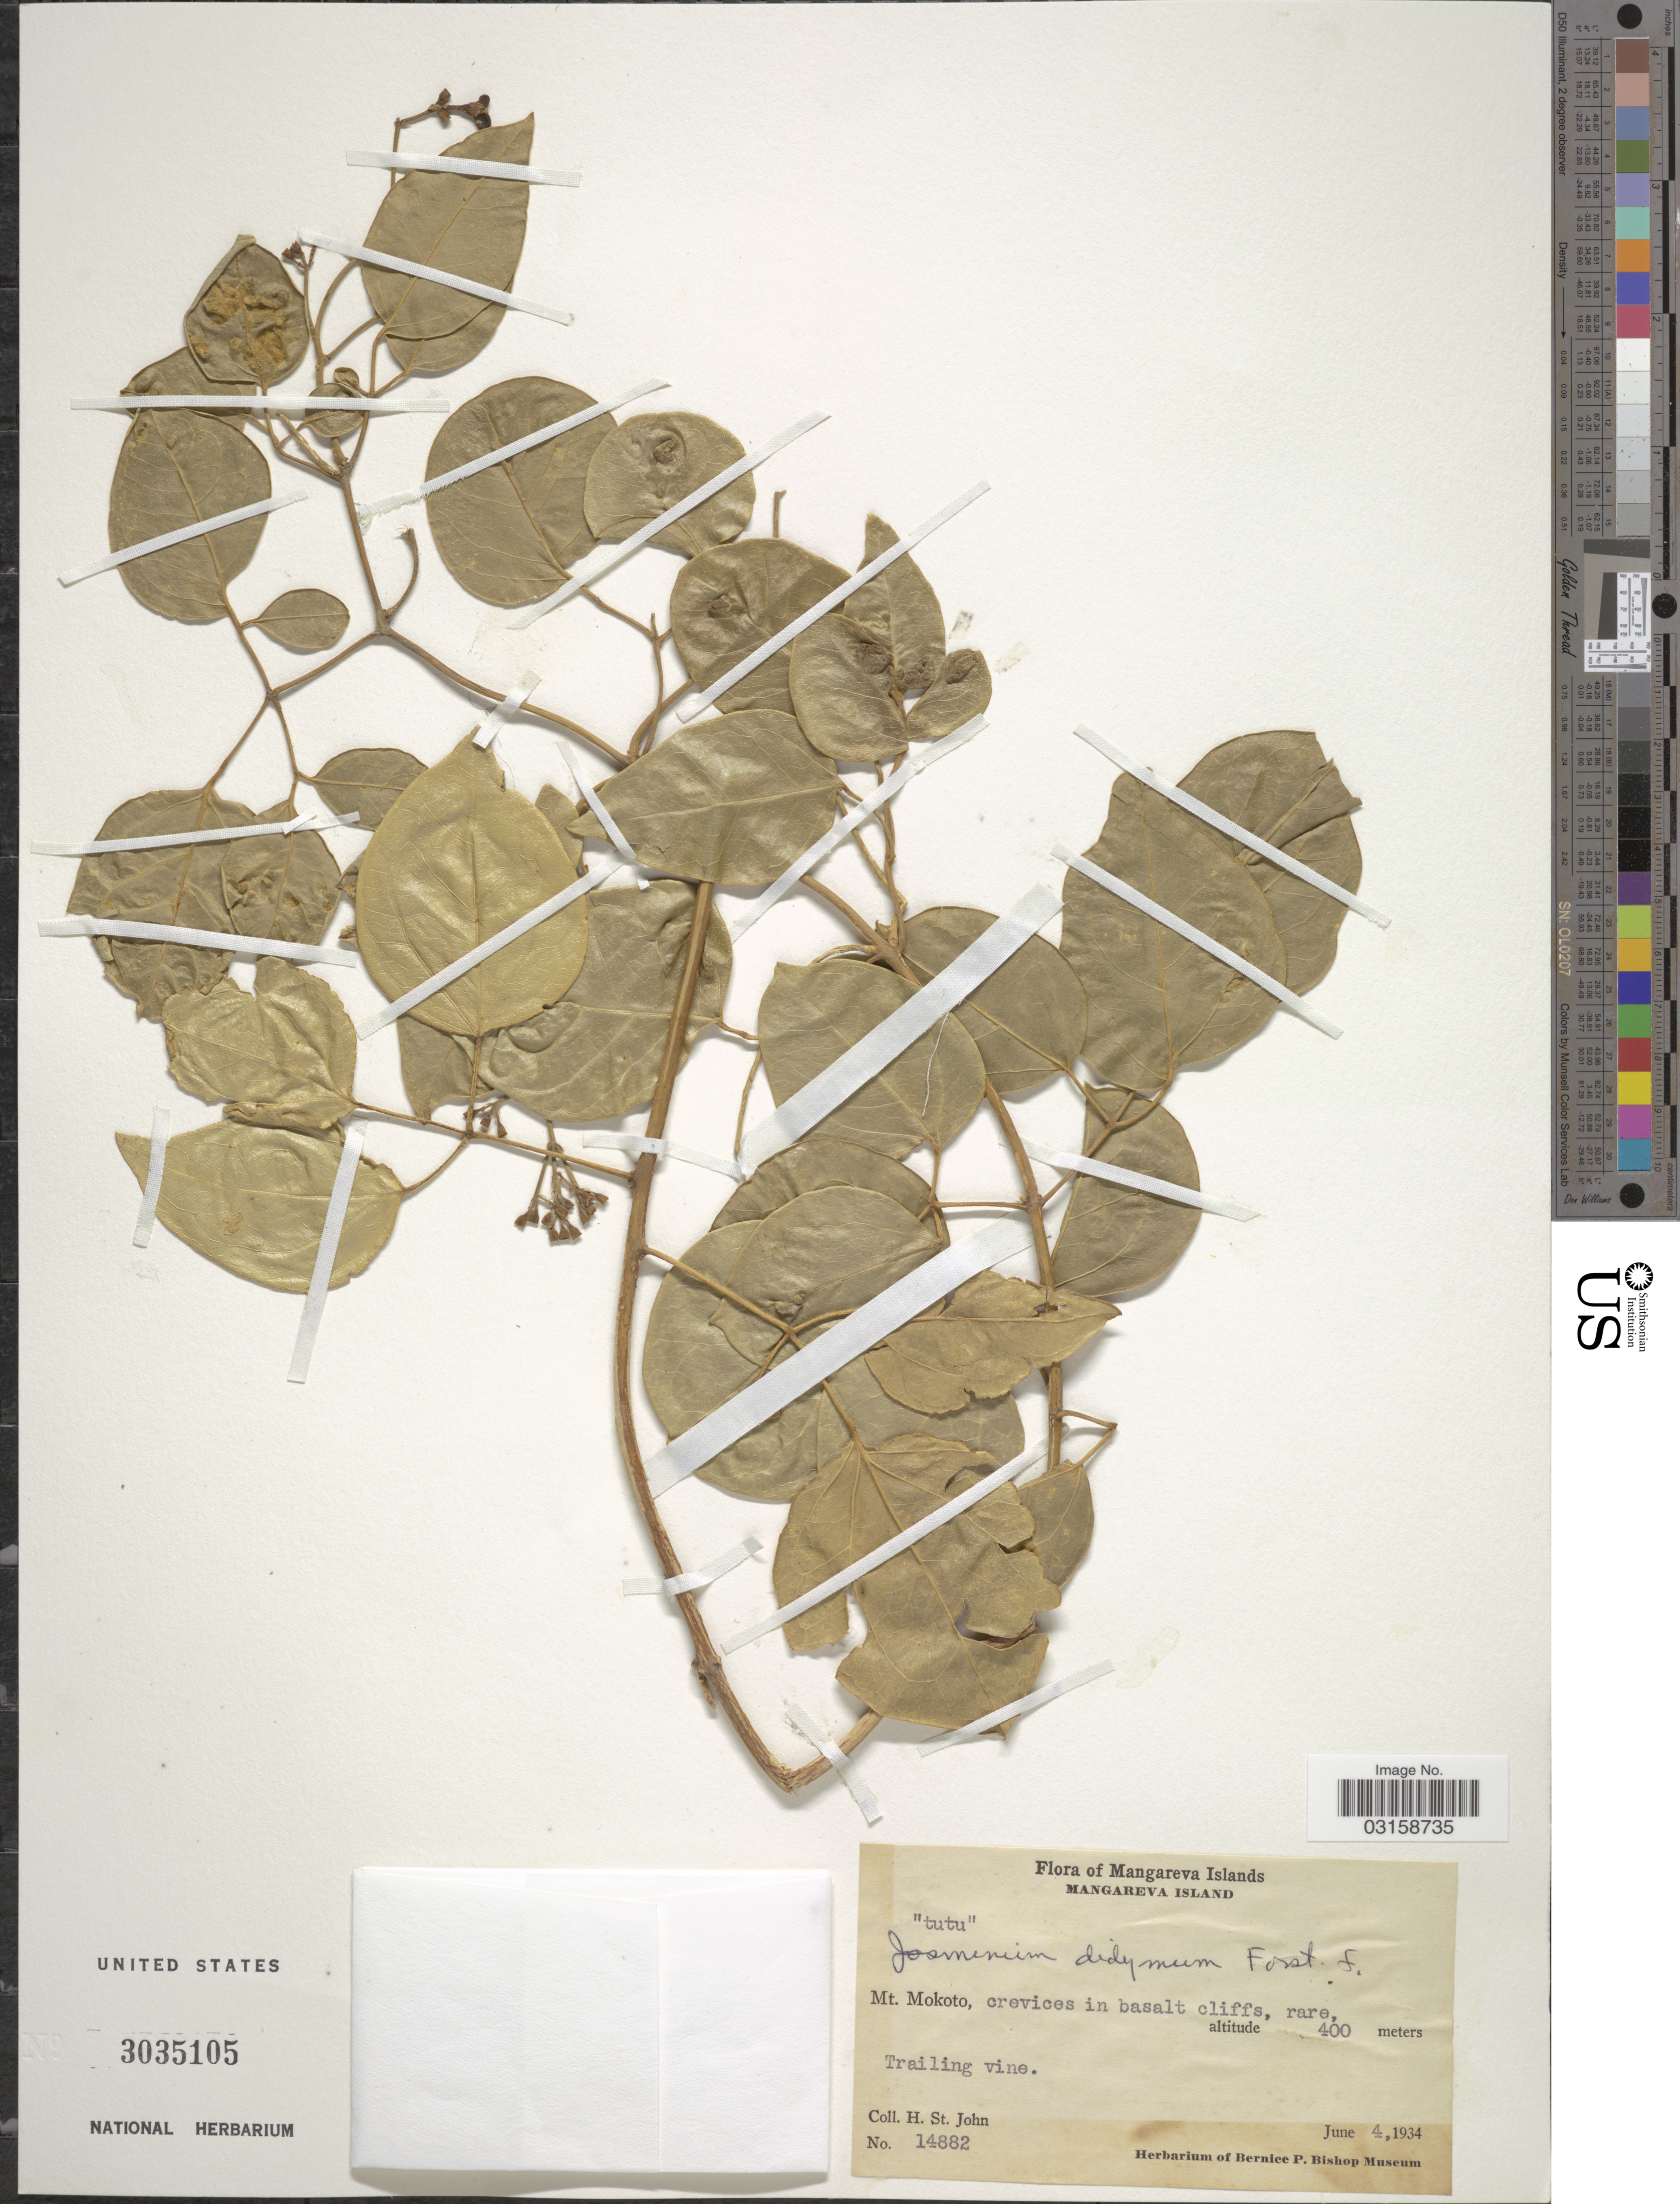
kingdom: Plantae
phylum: Tracheophyta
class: Magnoliopsida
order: Lamiales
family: Oleaceae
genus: Jasminum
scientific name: Jasminum didymum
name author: G. Forst.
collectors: H. St. John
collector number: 14882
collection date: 1934-06-04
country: French Polynesia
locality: Mangareva Islands. Mt. Mokoto.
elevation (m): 400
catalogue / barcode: US 3035105